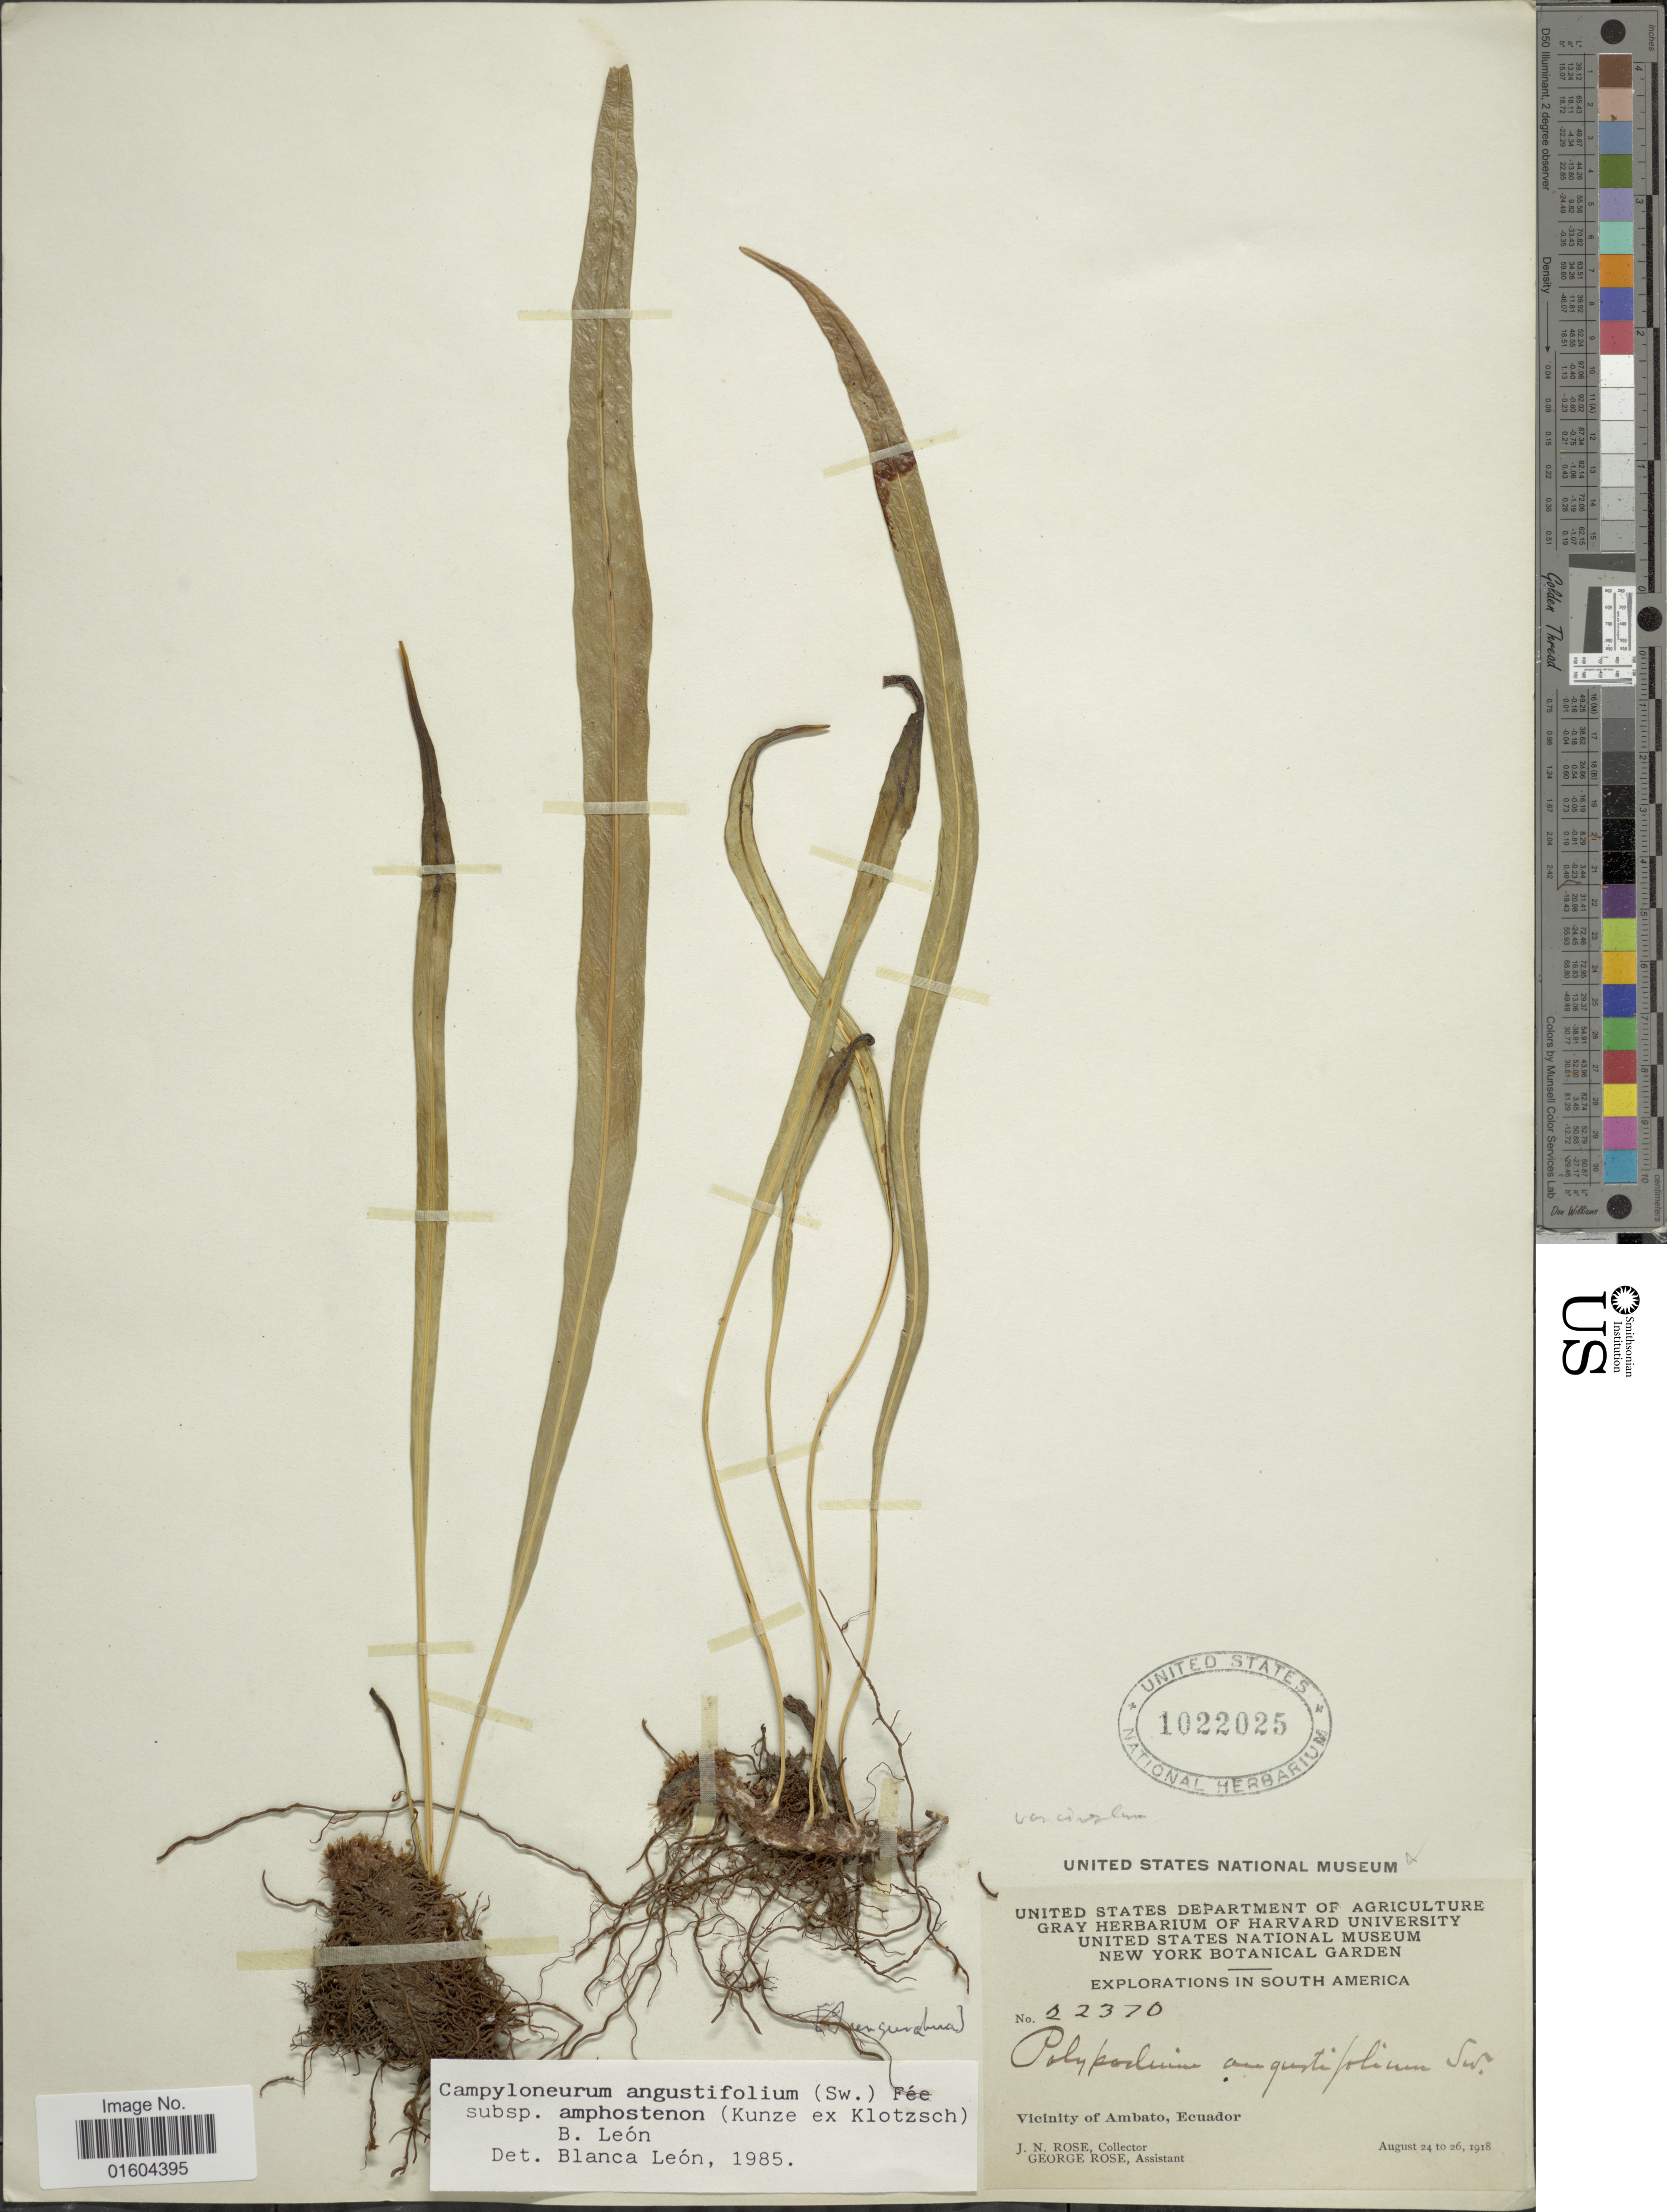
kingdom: Plantae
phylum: Tracheophyta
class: Polypodiopsida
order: Polypodiales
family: Polypodiaceae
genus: Campyloneurum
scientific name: Campyloneurum irregulare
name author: Lellinger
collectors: J. N. Rose & G. Rose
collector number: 22370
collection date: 1918-08-24/1918-08-26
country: Ecuador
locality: South America, Vicinity of Ambato, Ecuador.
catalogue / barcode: US 1022025